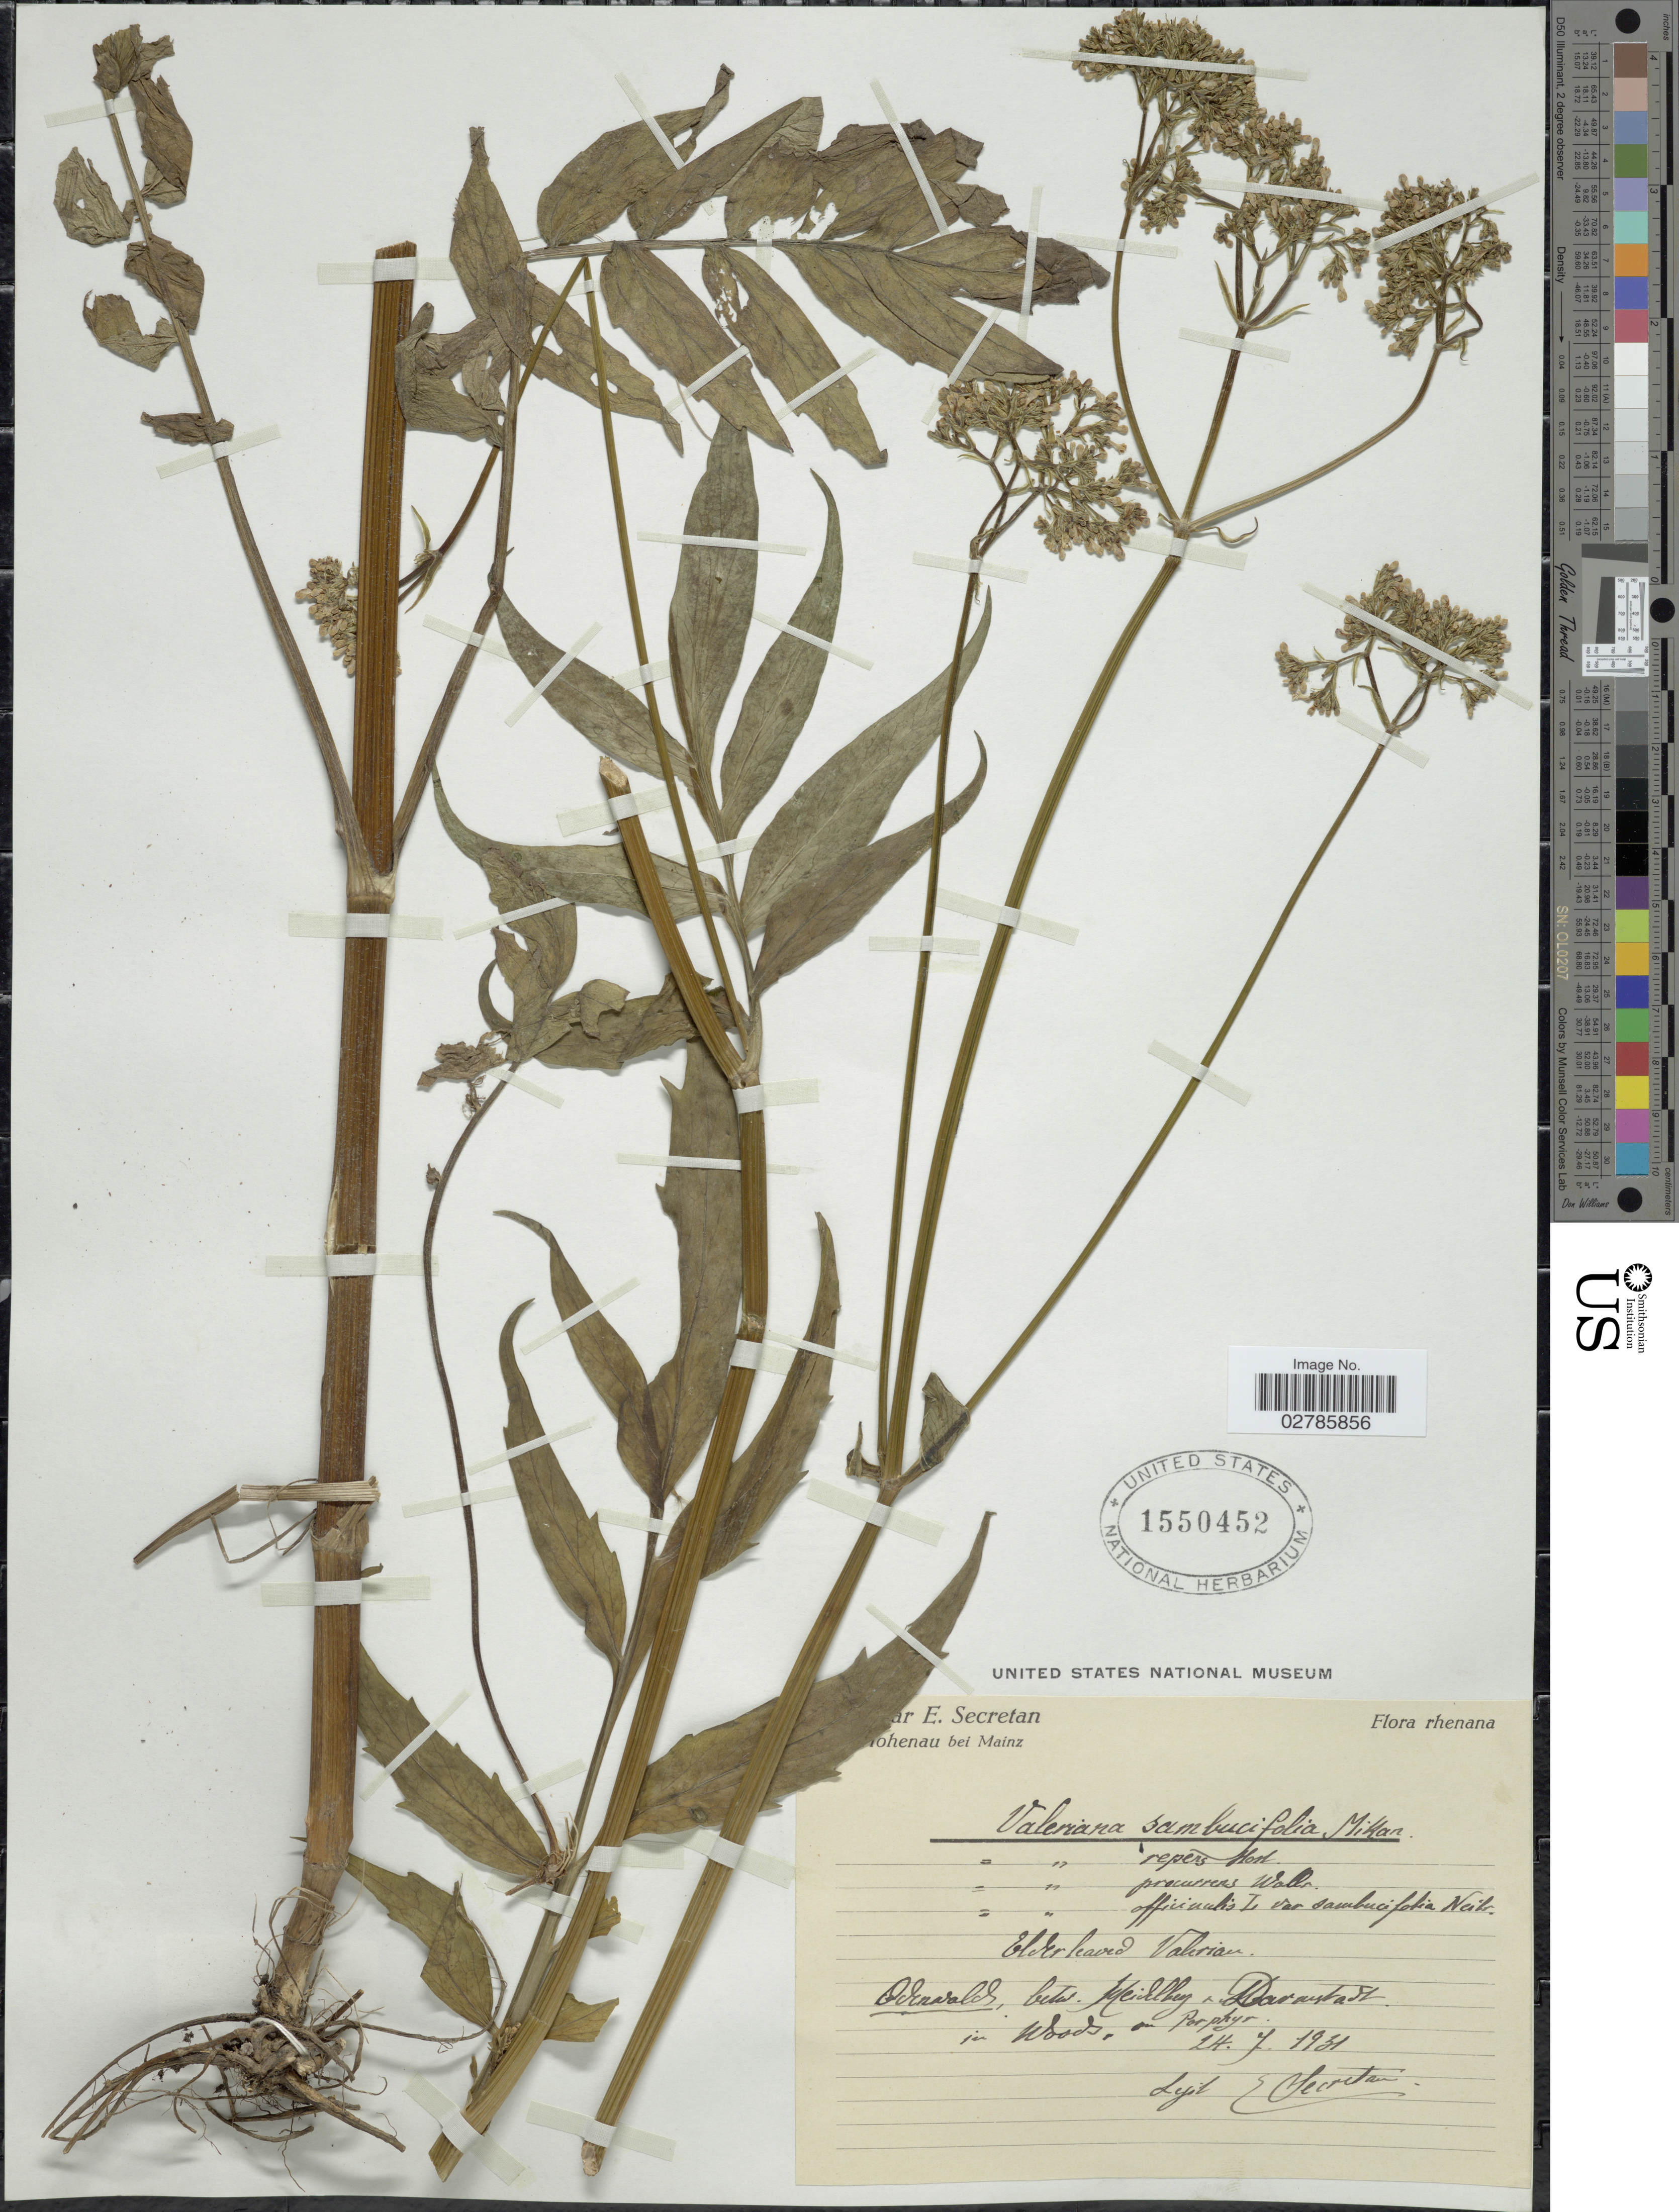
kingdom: Plantae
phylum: Tracheophyta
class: Magnoliopsida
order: Dipsacales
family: Caprifoliaceae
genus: Valeriana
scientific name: Valeriana sambucifolia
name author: J.C. Mikan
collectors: E. Secretan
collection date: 1931-07-24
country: Germany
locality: Rhenana. Odenwald, betw. Heidelkey & Dornstadt in woods, on Porphyr.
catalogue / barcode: US 1550452